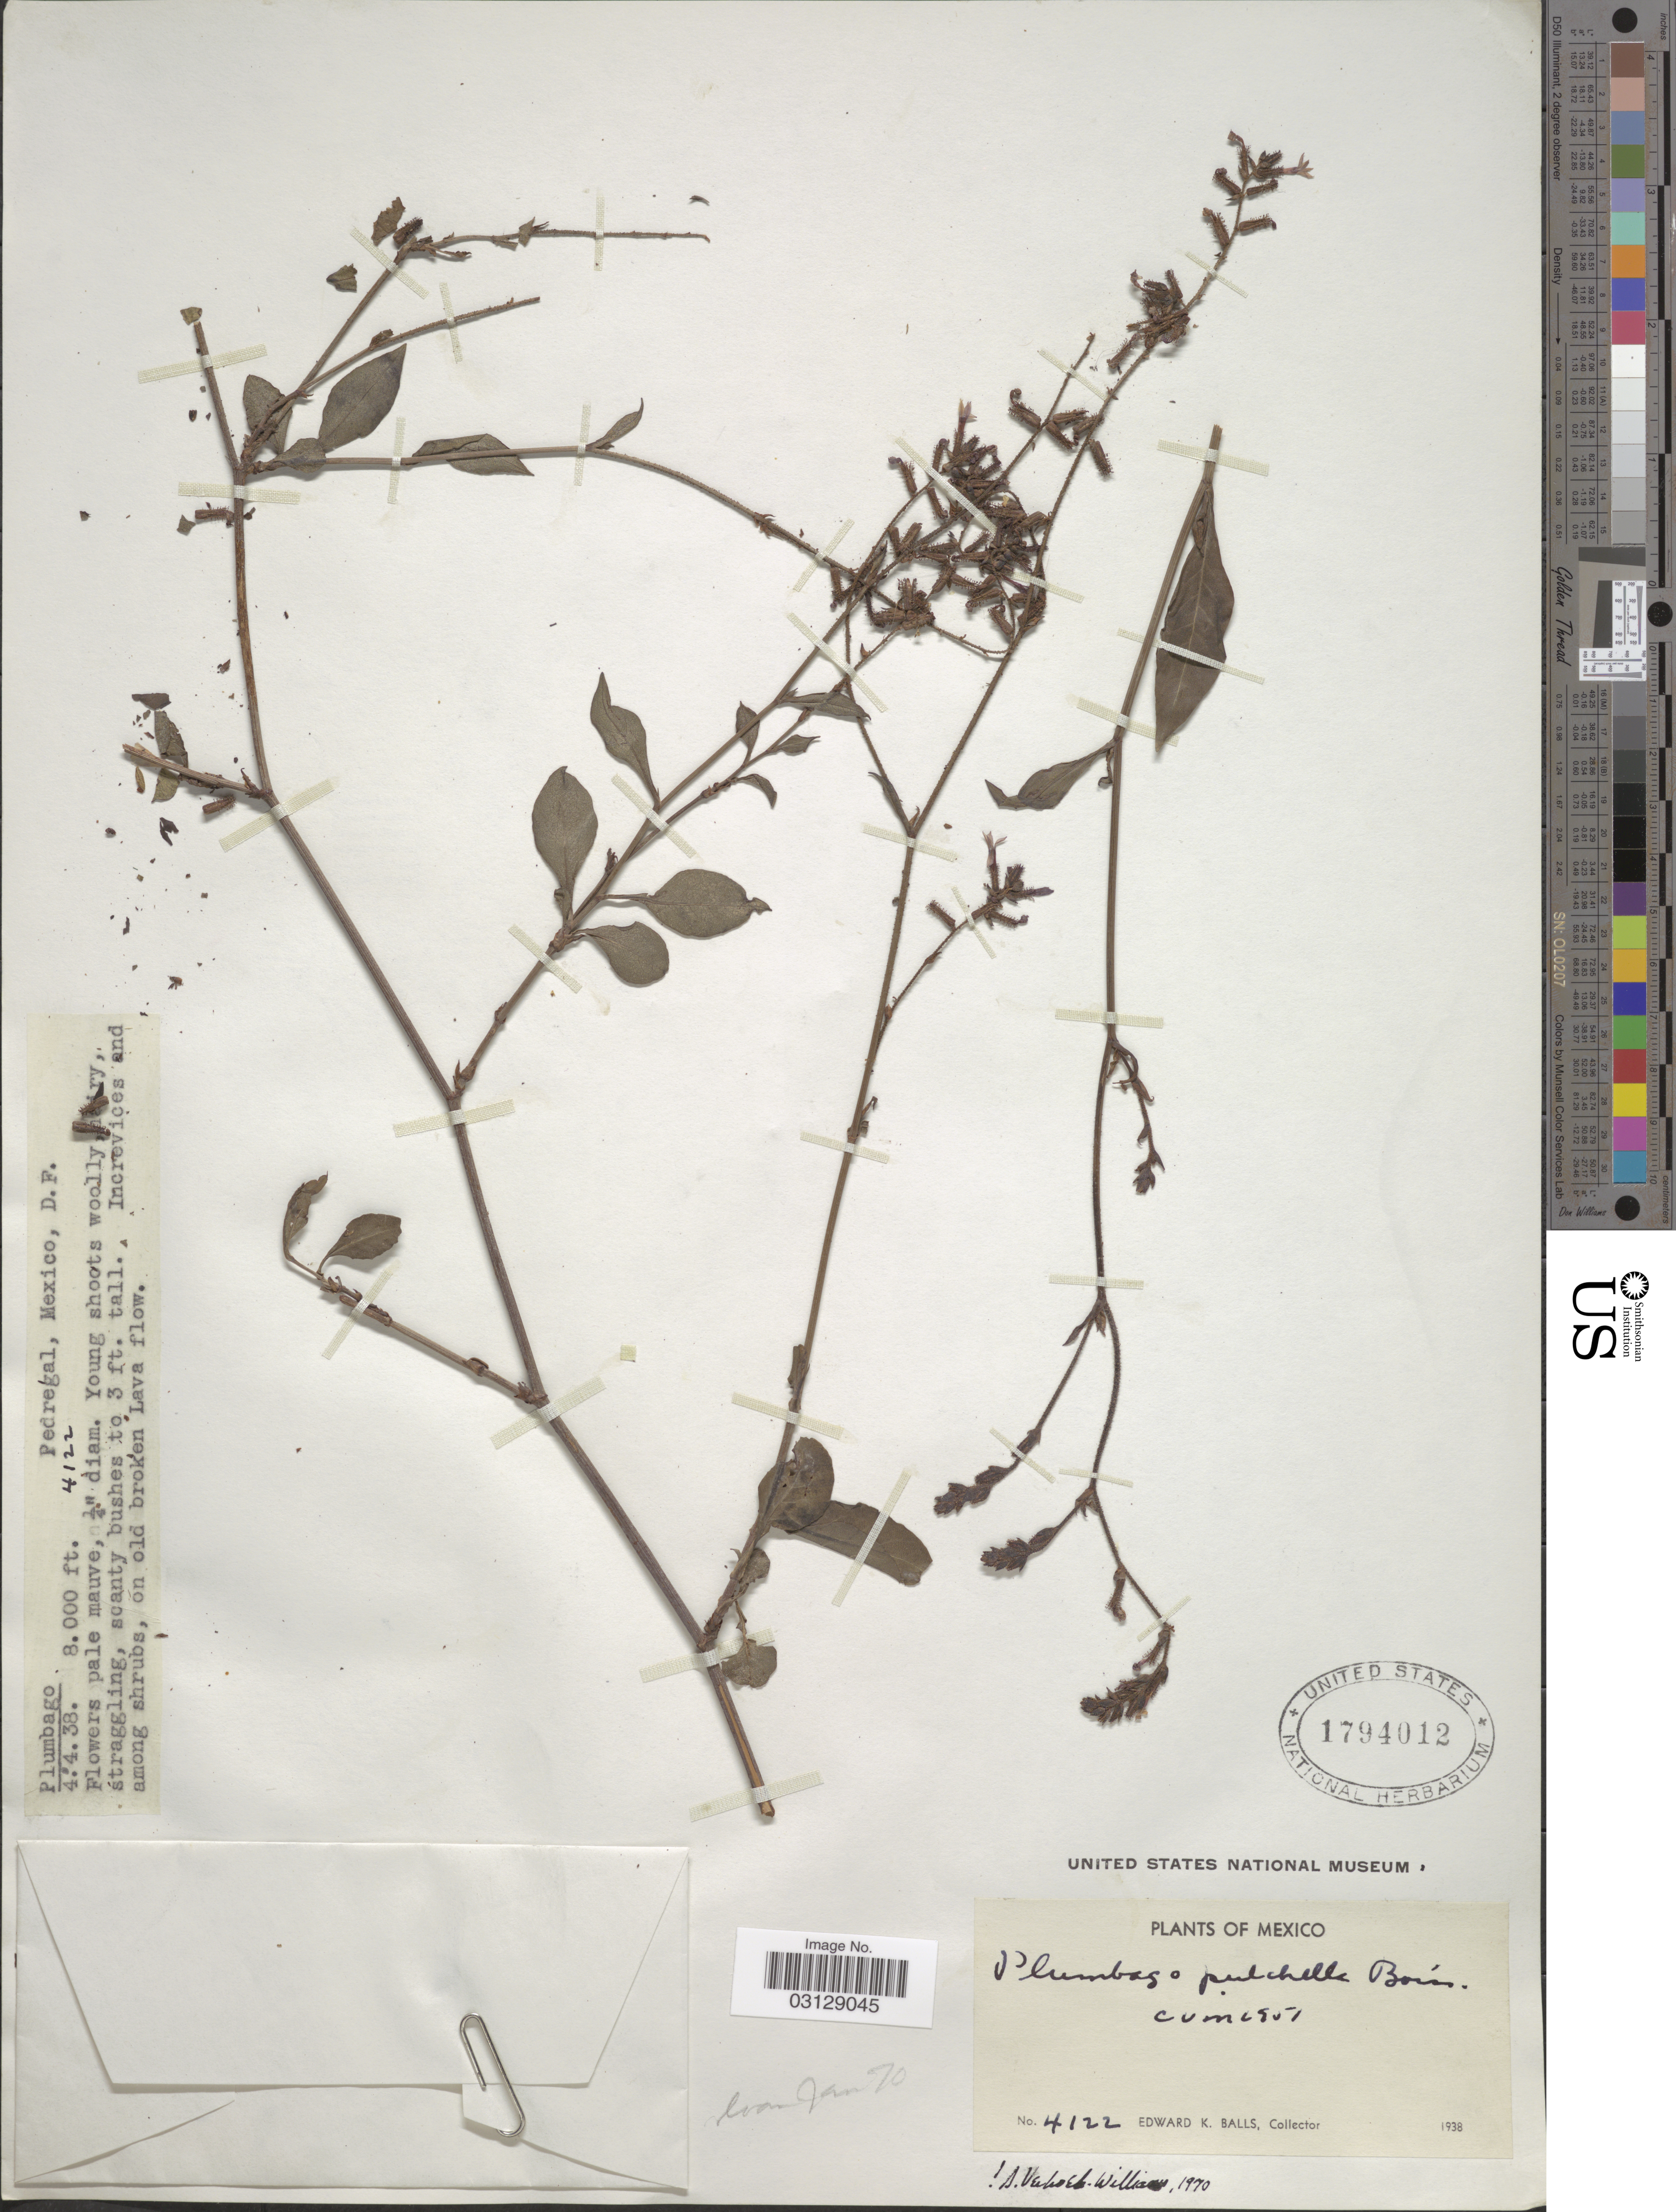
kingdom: Plantae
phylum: Tracheophyta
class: Magnoliopsida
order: Caryophyllales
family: Plumbaginaceae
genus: Plumbago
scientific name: Plumbago pulchella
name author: Boiss.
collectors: E. K. Balls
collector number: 4122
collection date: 1938-04-04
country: Mexico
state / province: Distrito Federal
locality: Pedrégal. D.F.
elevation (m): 2438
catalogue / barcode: US 1794012